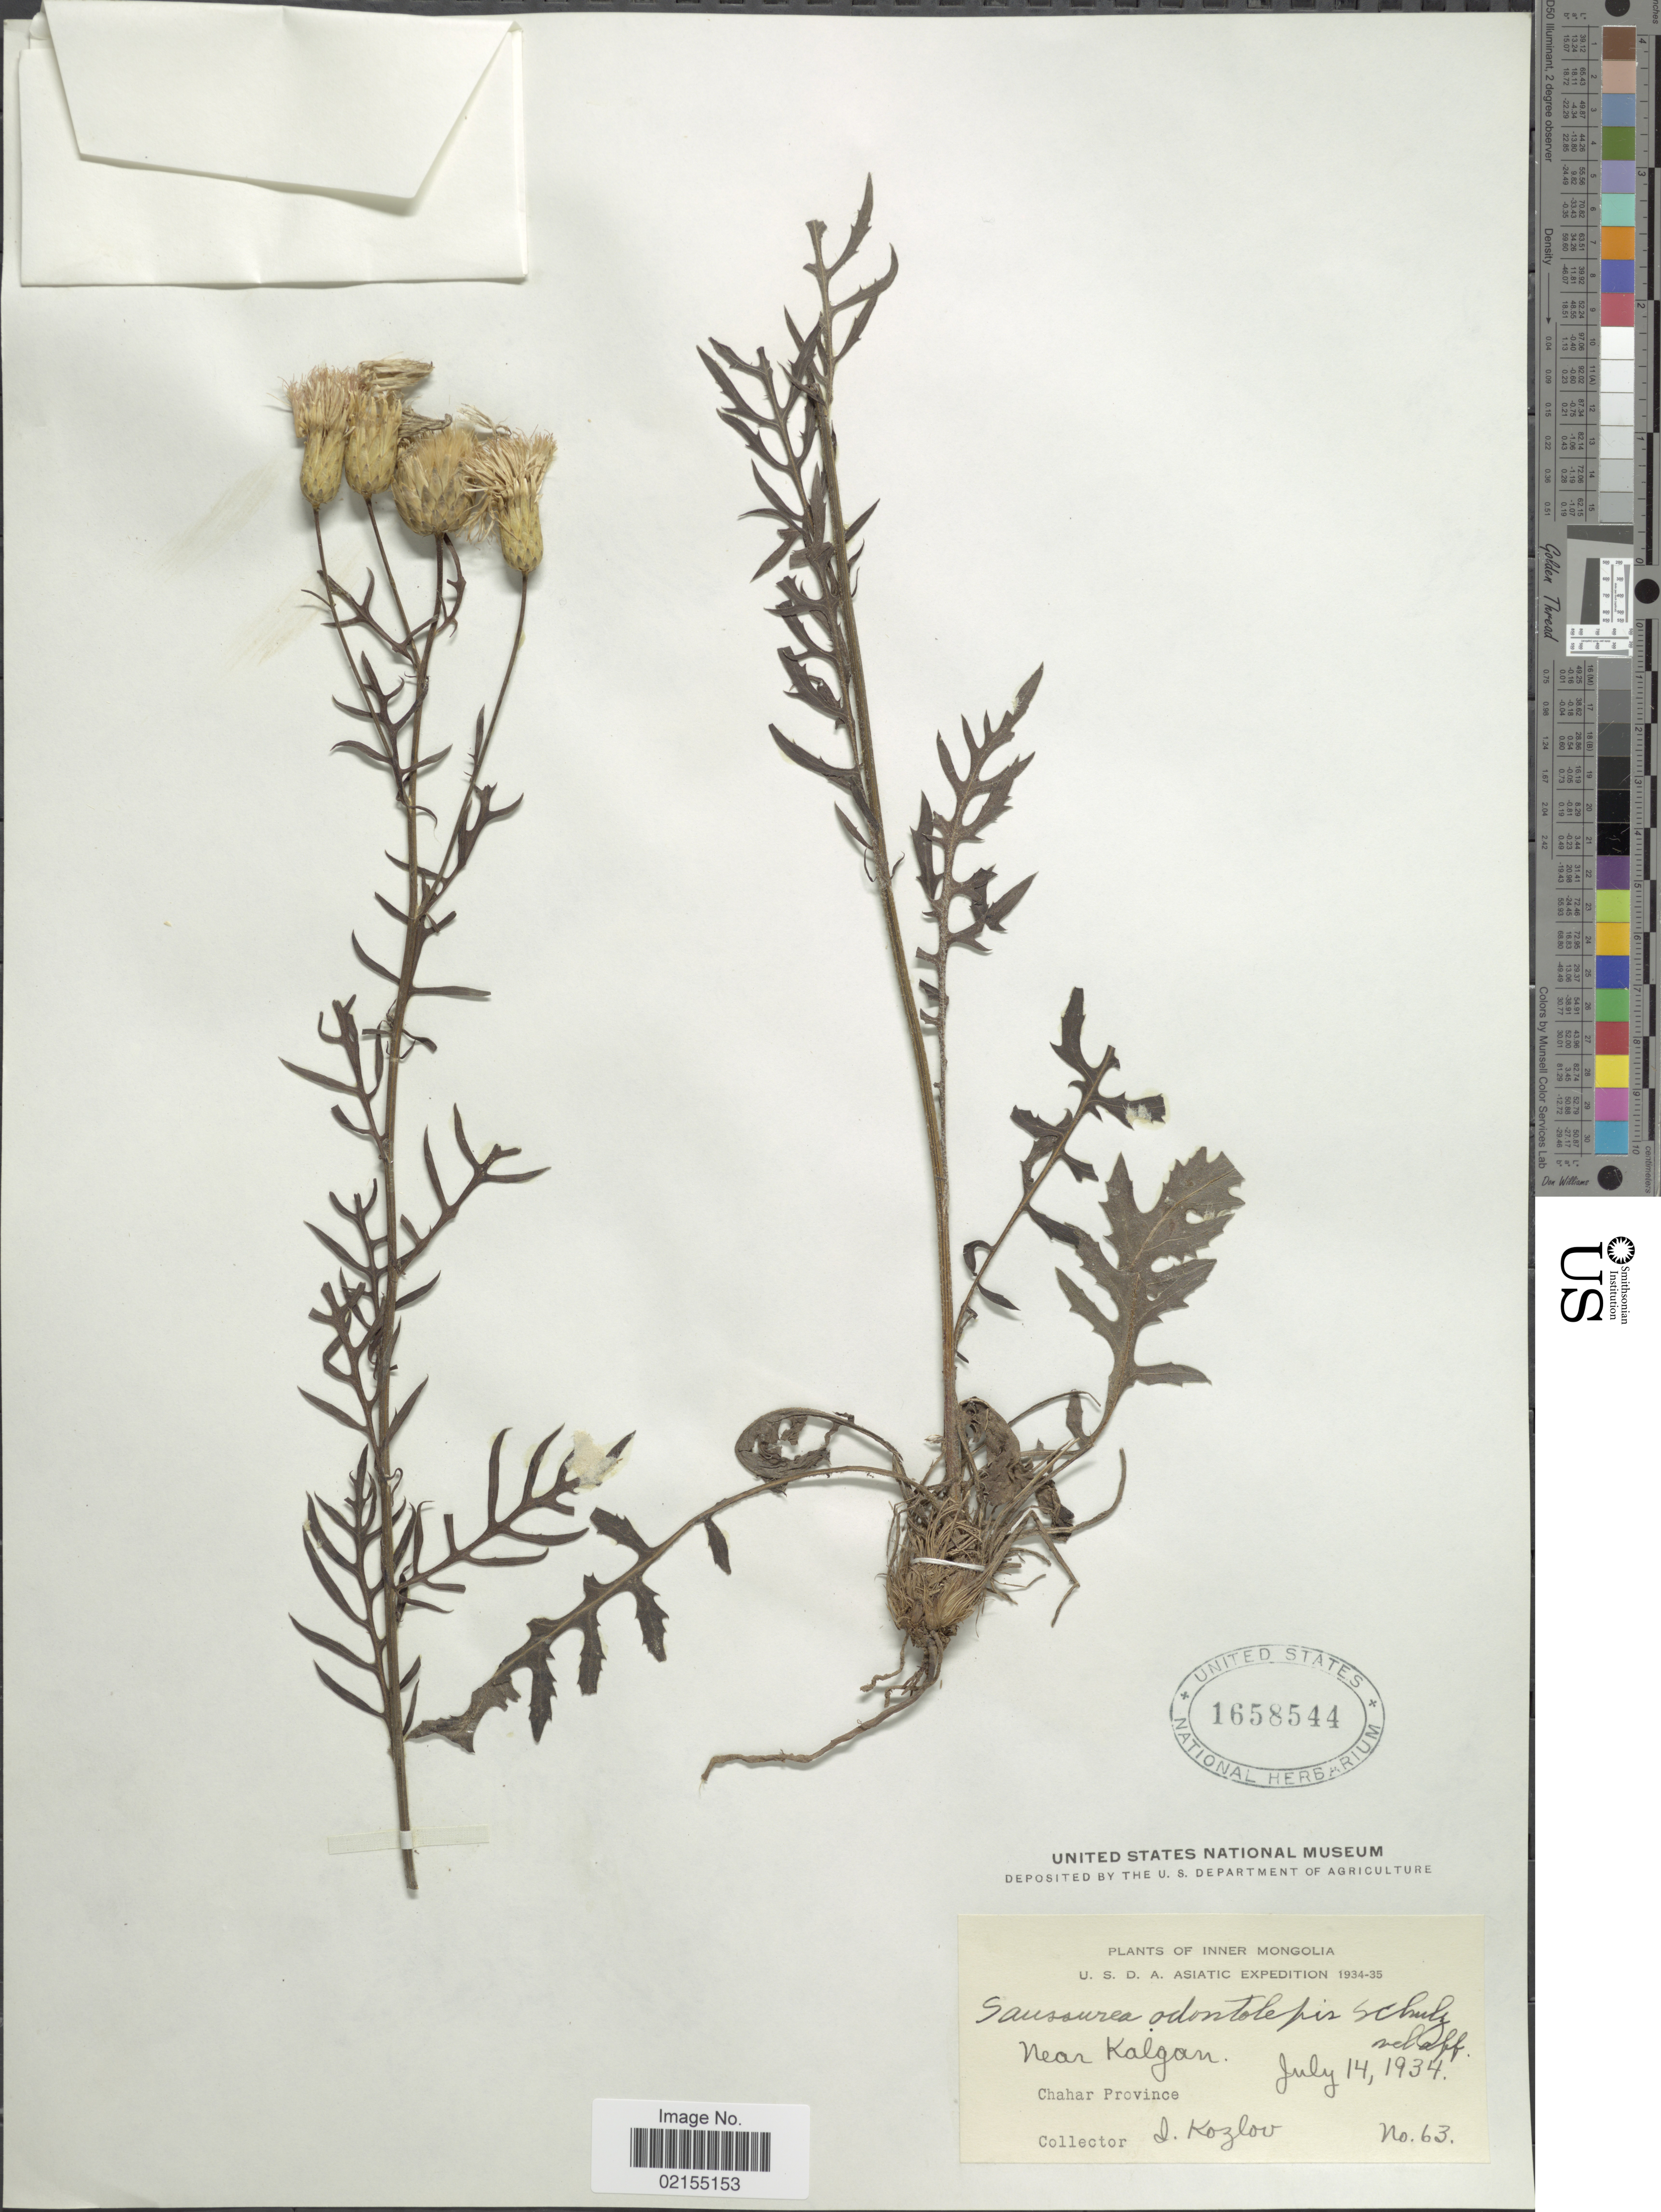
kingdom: Plantae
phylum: Tracheophyta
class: Magnoliopsida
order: Asterales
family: Asteraceae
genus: Klasea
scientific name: Klasea centauroides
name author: (L.) Kitag.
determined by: Chen, Yousheng S.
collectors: I. Kozlov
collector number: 63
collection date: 1934-07-14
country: China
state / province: Nei Monggol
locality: Inner Mongolia, Near Kalgan, Chahar Province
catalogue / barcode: US 1658544